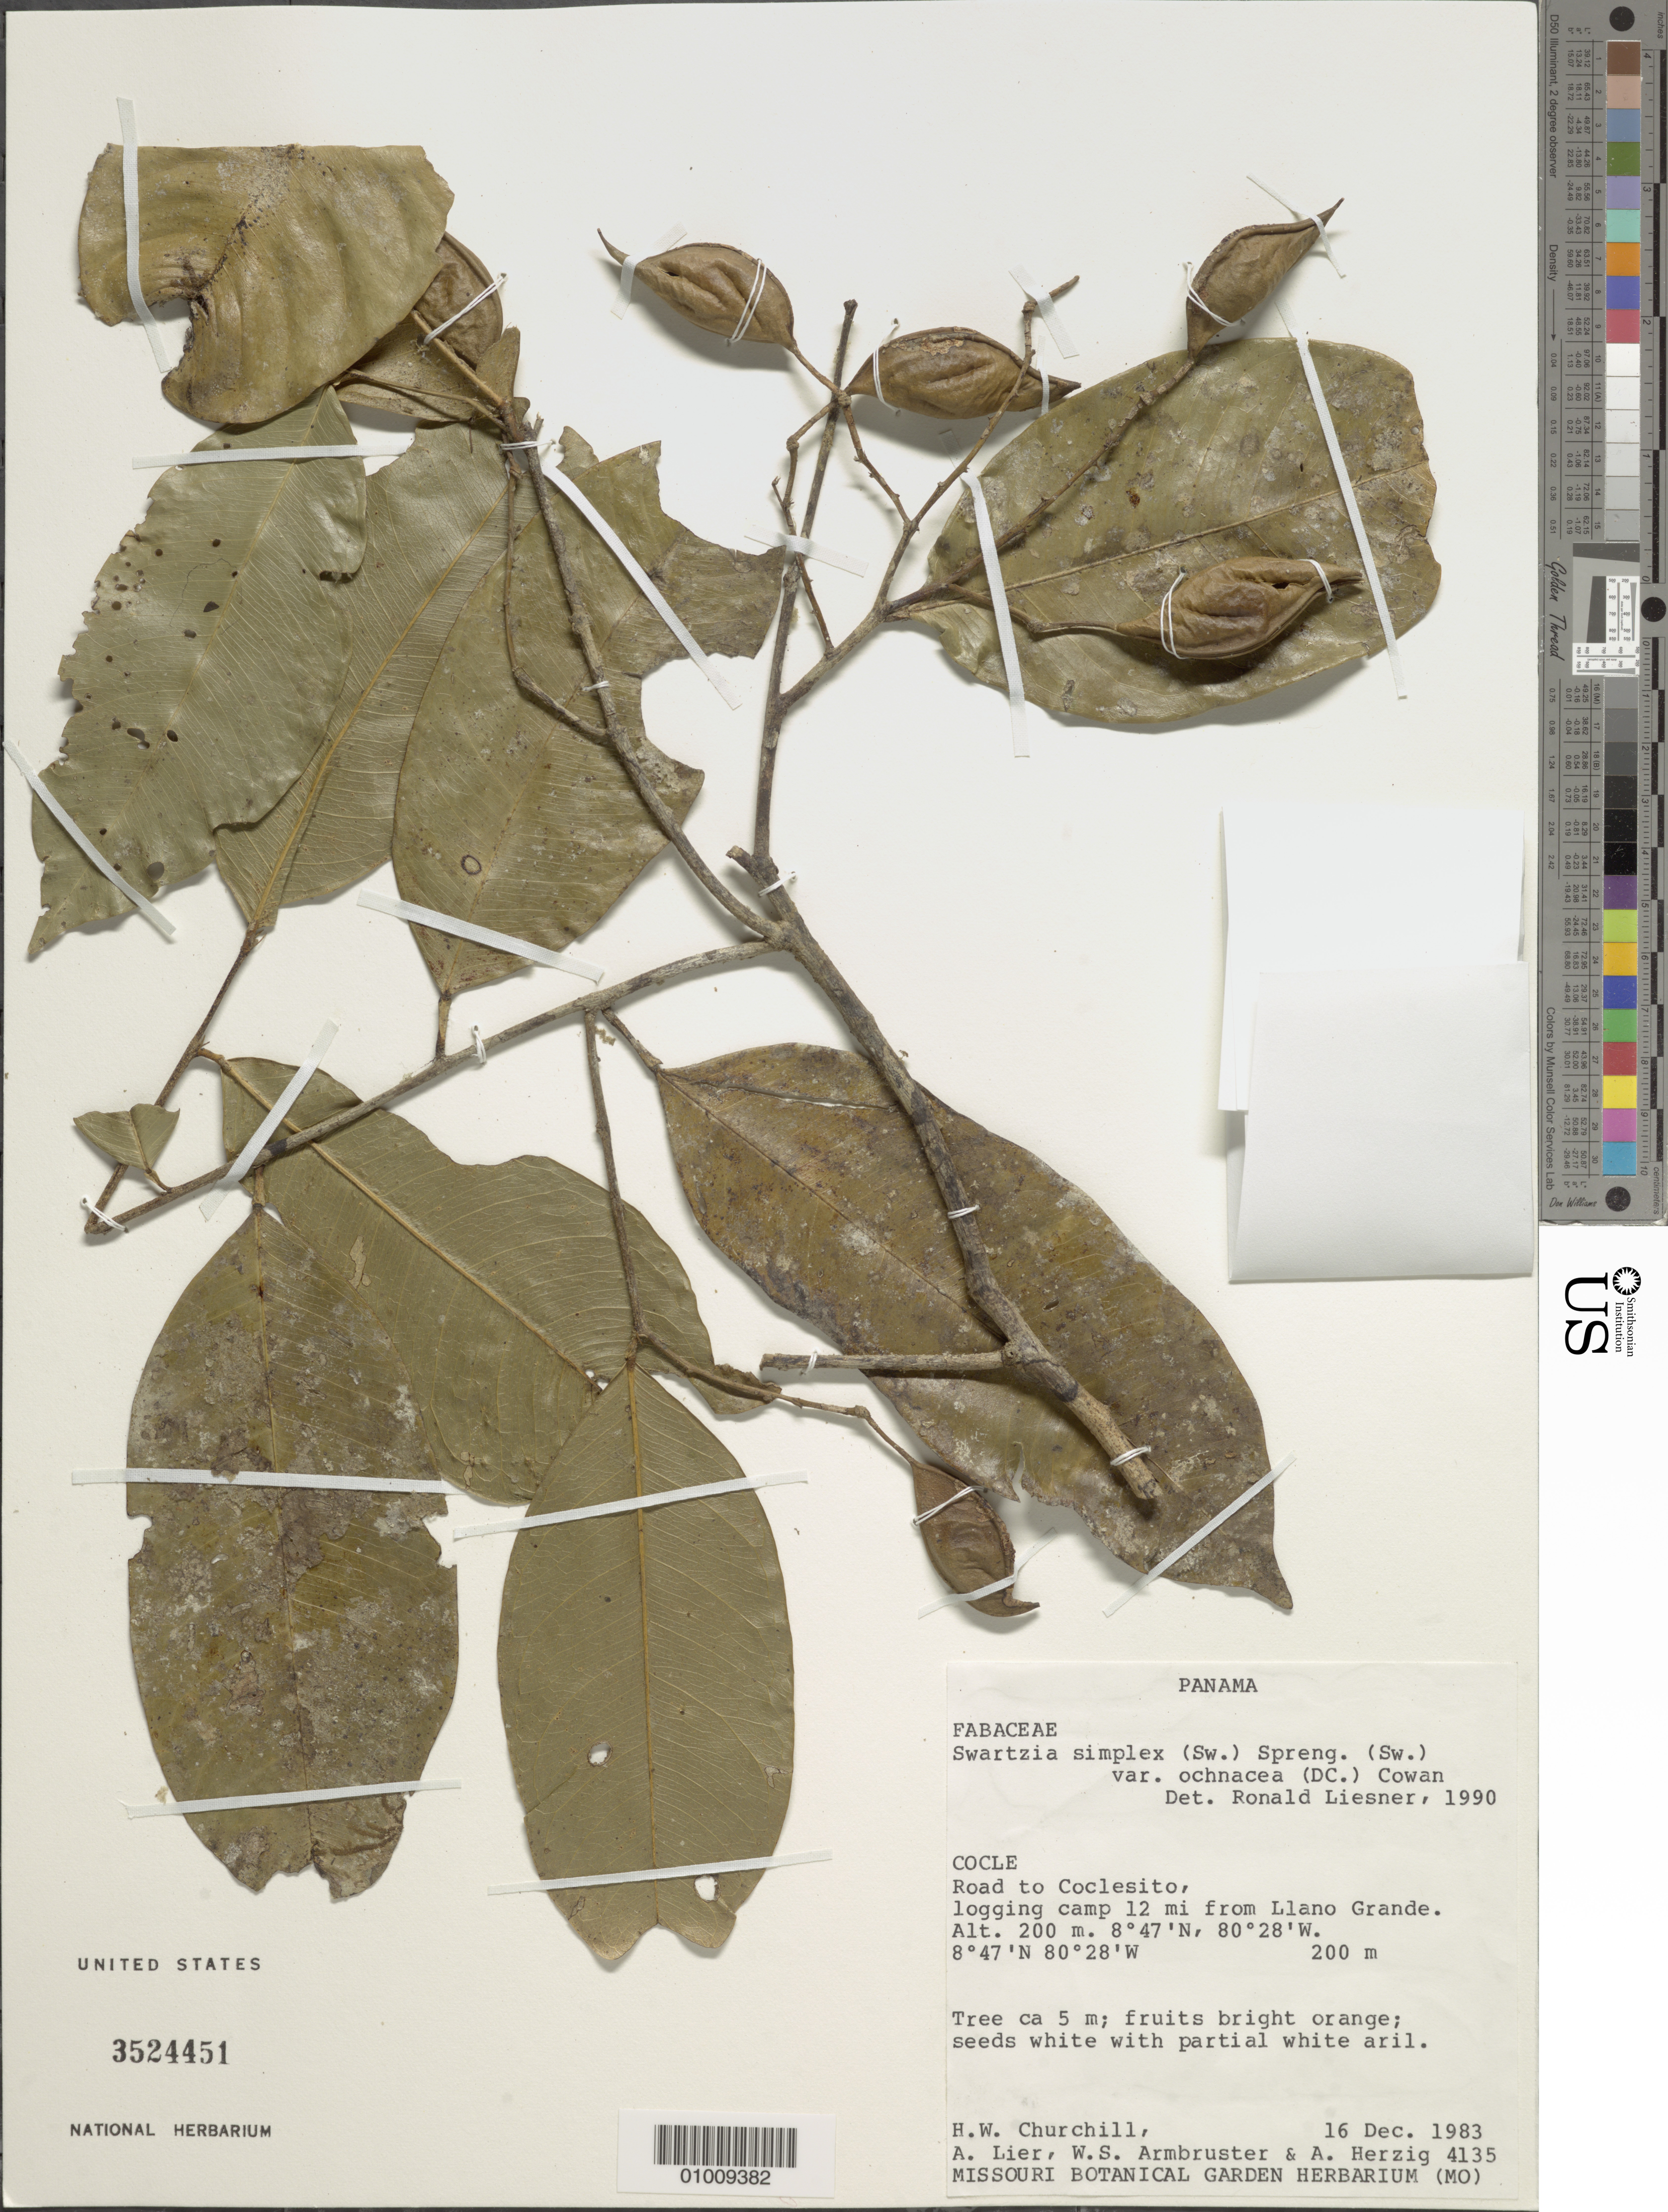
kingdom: Plantae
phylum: Tracheophyta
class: Magnoliopsida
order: Fabales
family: Fabaceae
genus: Swartzia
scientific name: Swartzia simplex var. ochnacea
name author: (DC.) R.S. Cowan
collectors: H. Churchill, A. Lier, W. S. Armbruster & A. Herzig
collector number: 4135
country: Panama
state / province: Coclé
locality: Road to Coclesito, logging camp 12 mi from Llano Grande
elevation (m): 200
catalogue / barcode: US 3524451